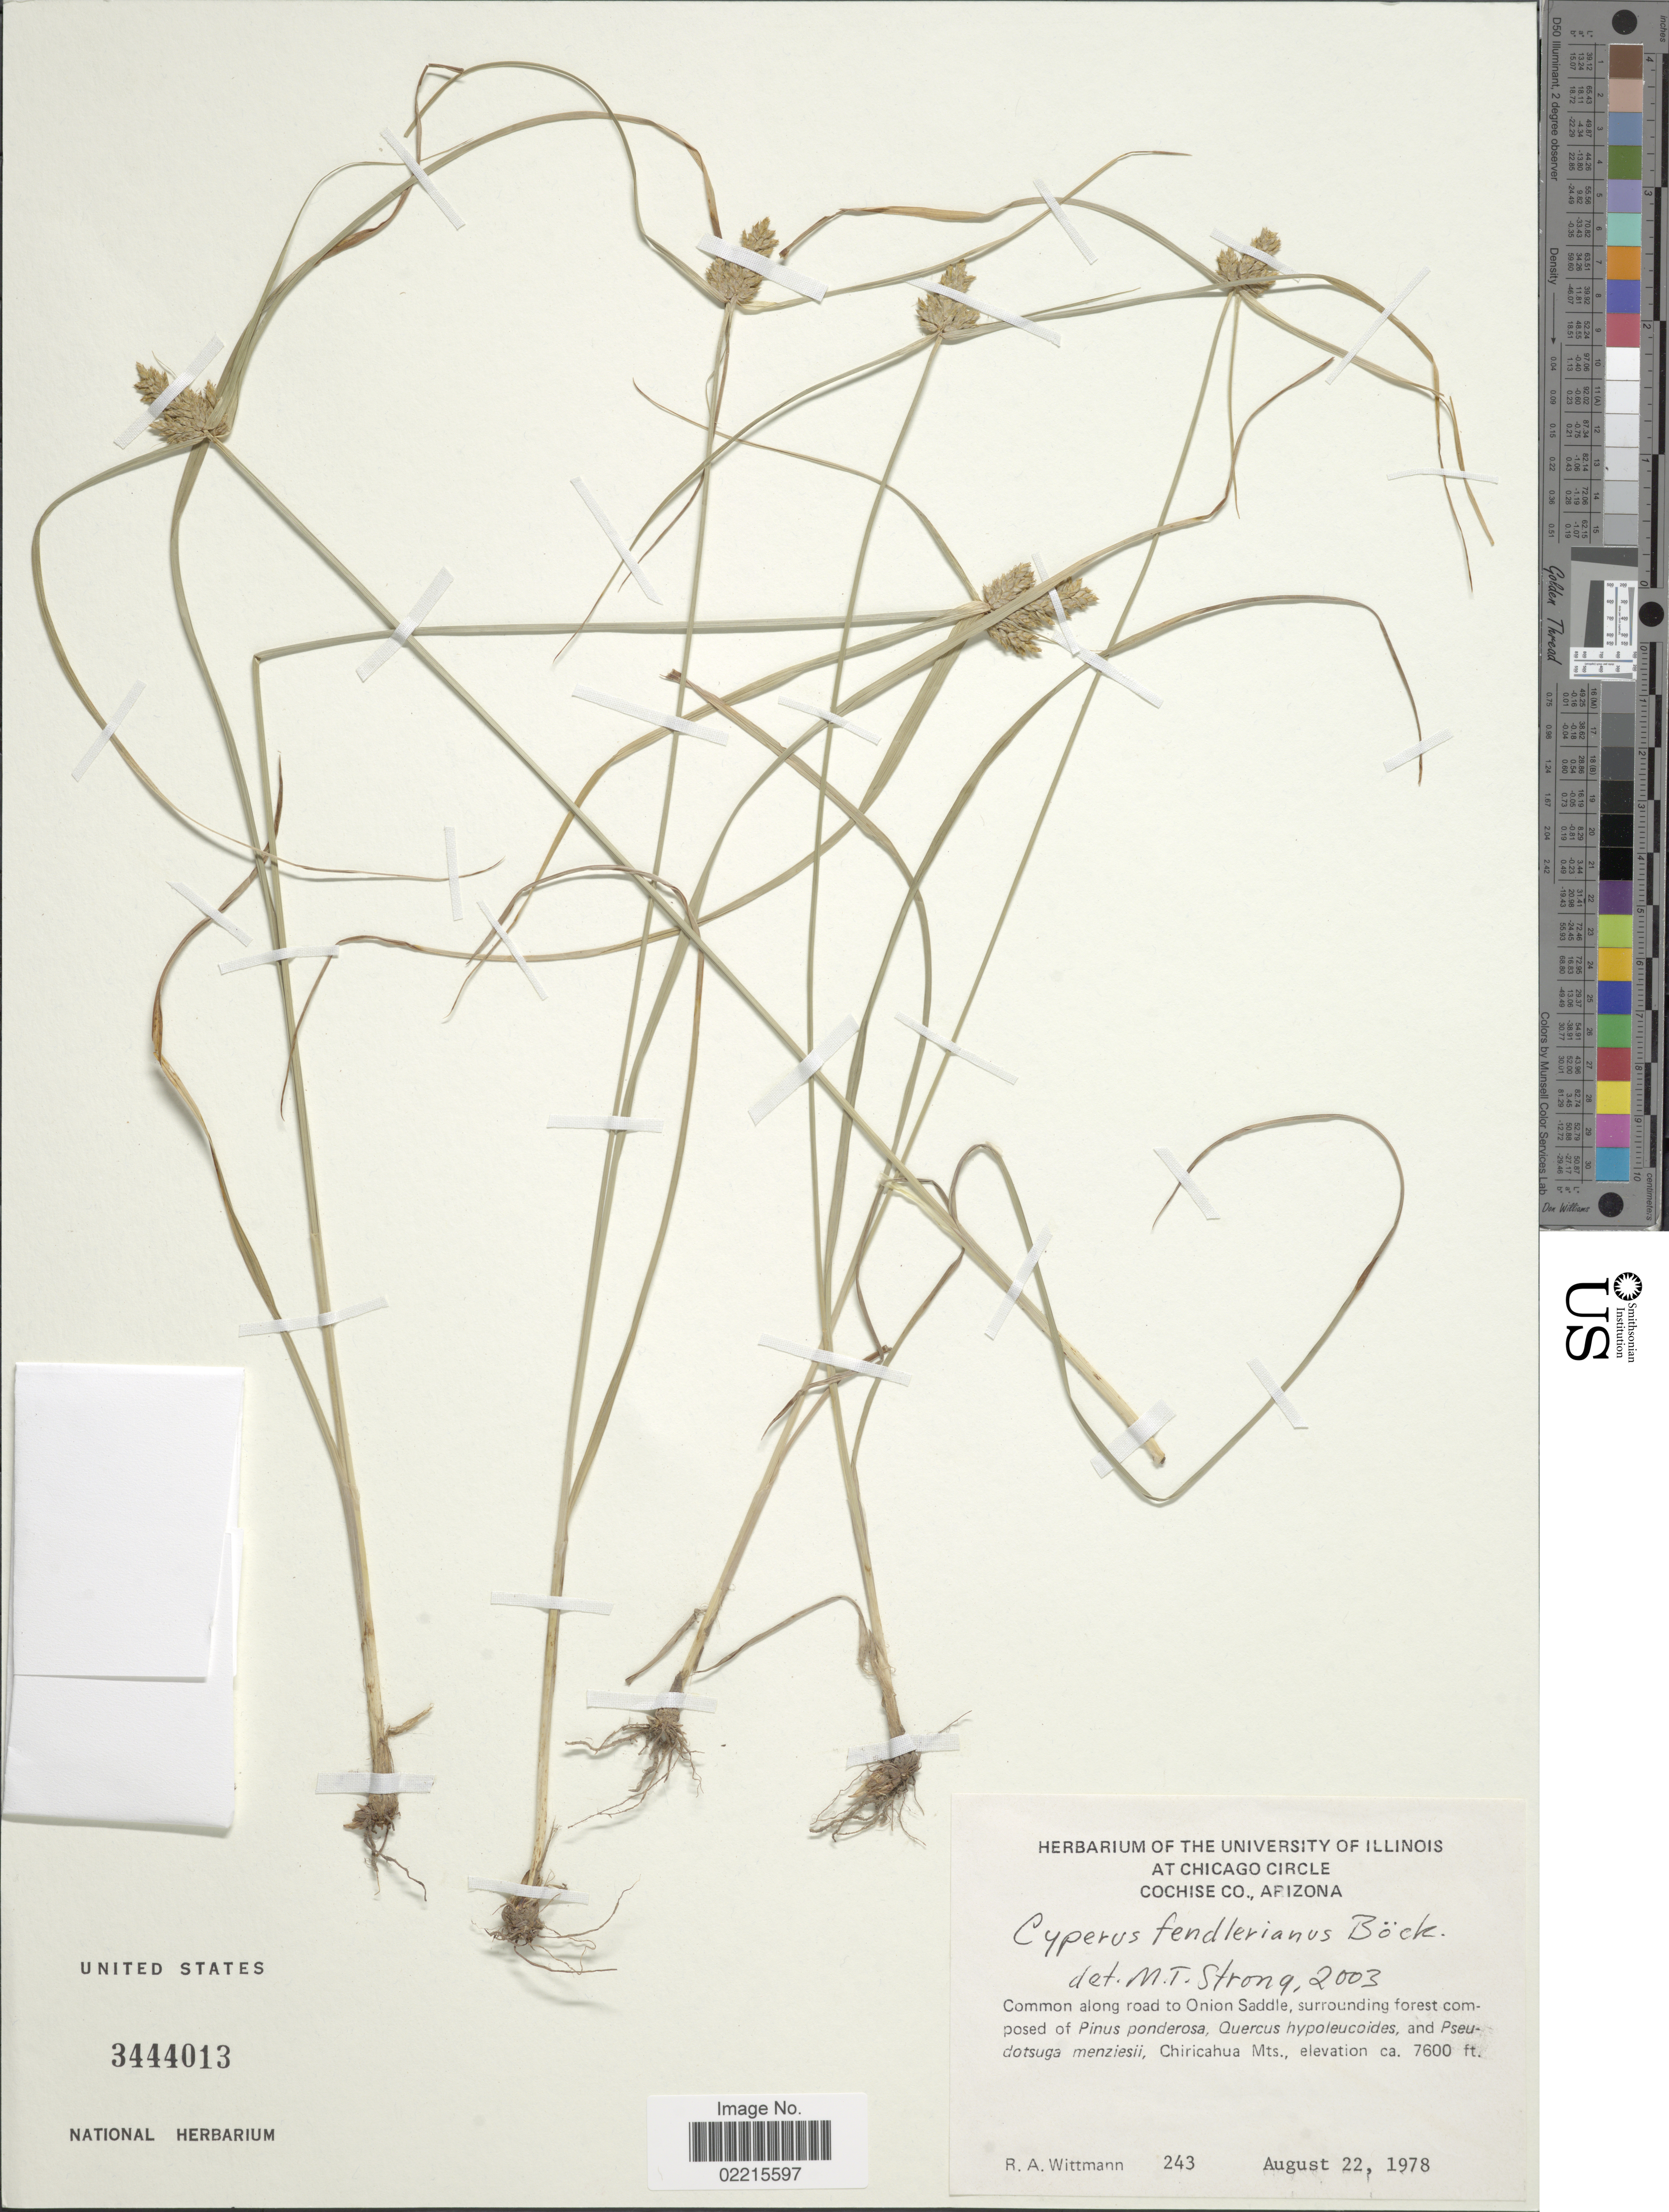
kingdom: Plantae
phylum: Tracheophyta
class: Liliopsida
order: Poales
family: Cyperaceae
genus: Cyperus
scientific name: Cyperus fendlerianus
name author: Boeckeler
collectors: R. Wittmann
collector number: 243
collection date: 1978-08-22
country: United States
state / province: Arizona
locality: Common along road to Onion Saddle, surrounding forest composed , Chiricahua Mts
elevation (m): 2316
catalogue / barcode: US 3444013